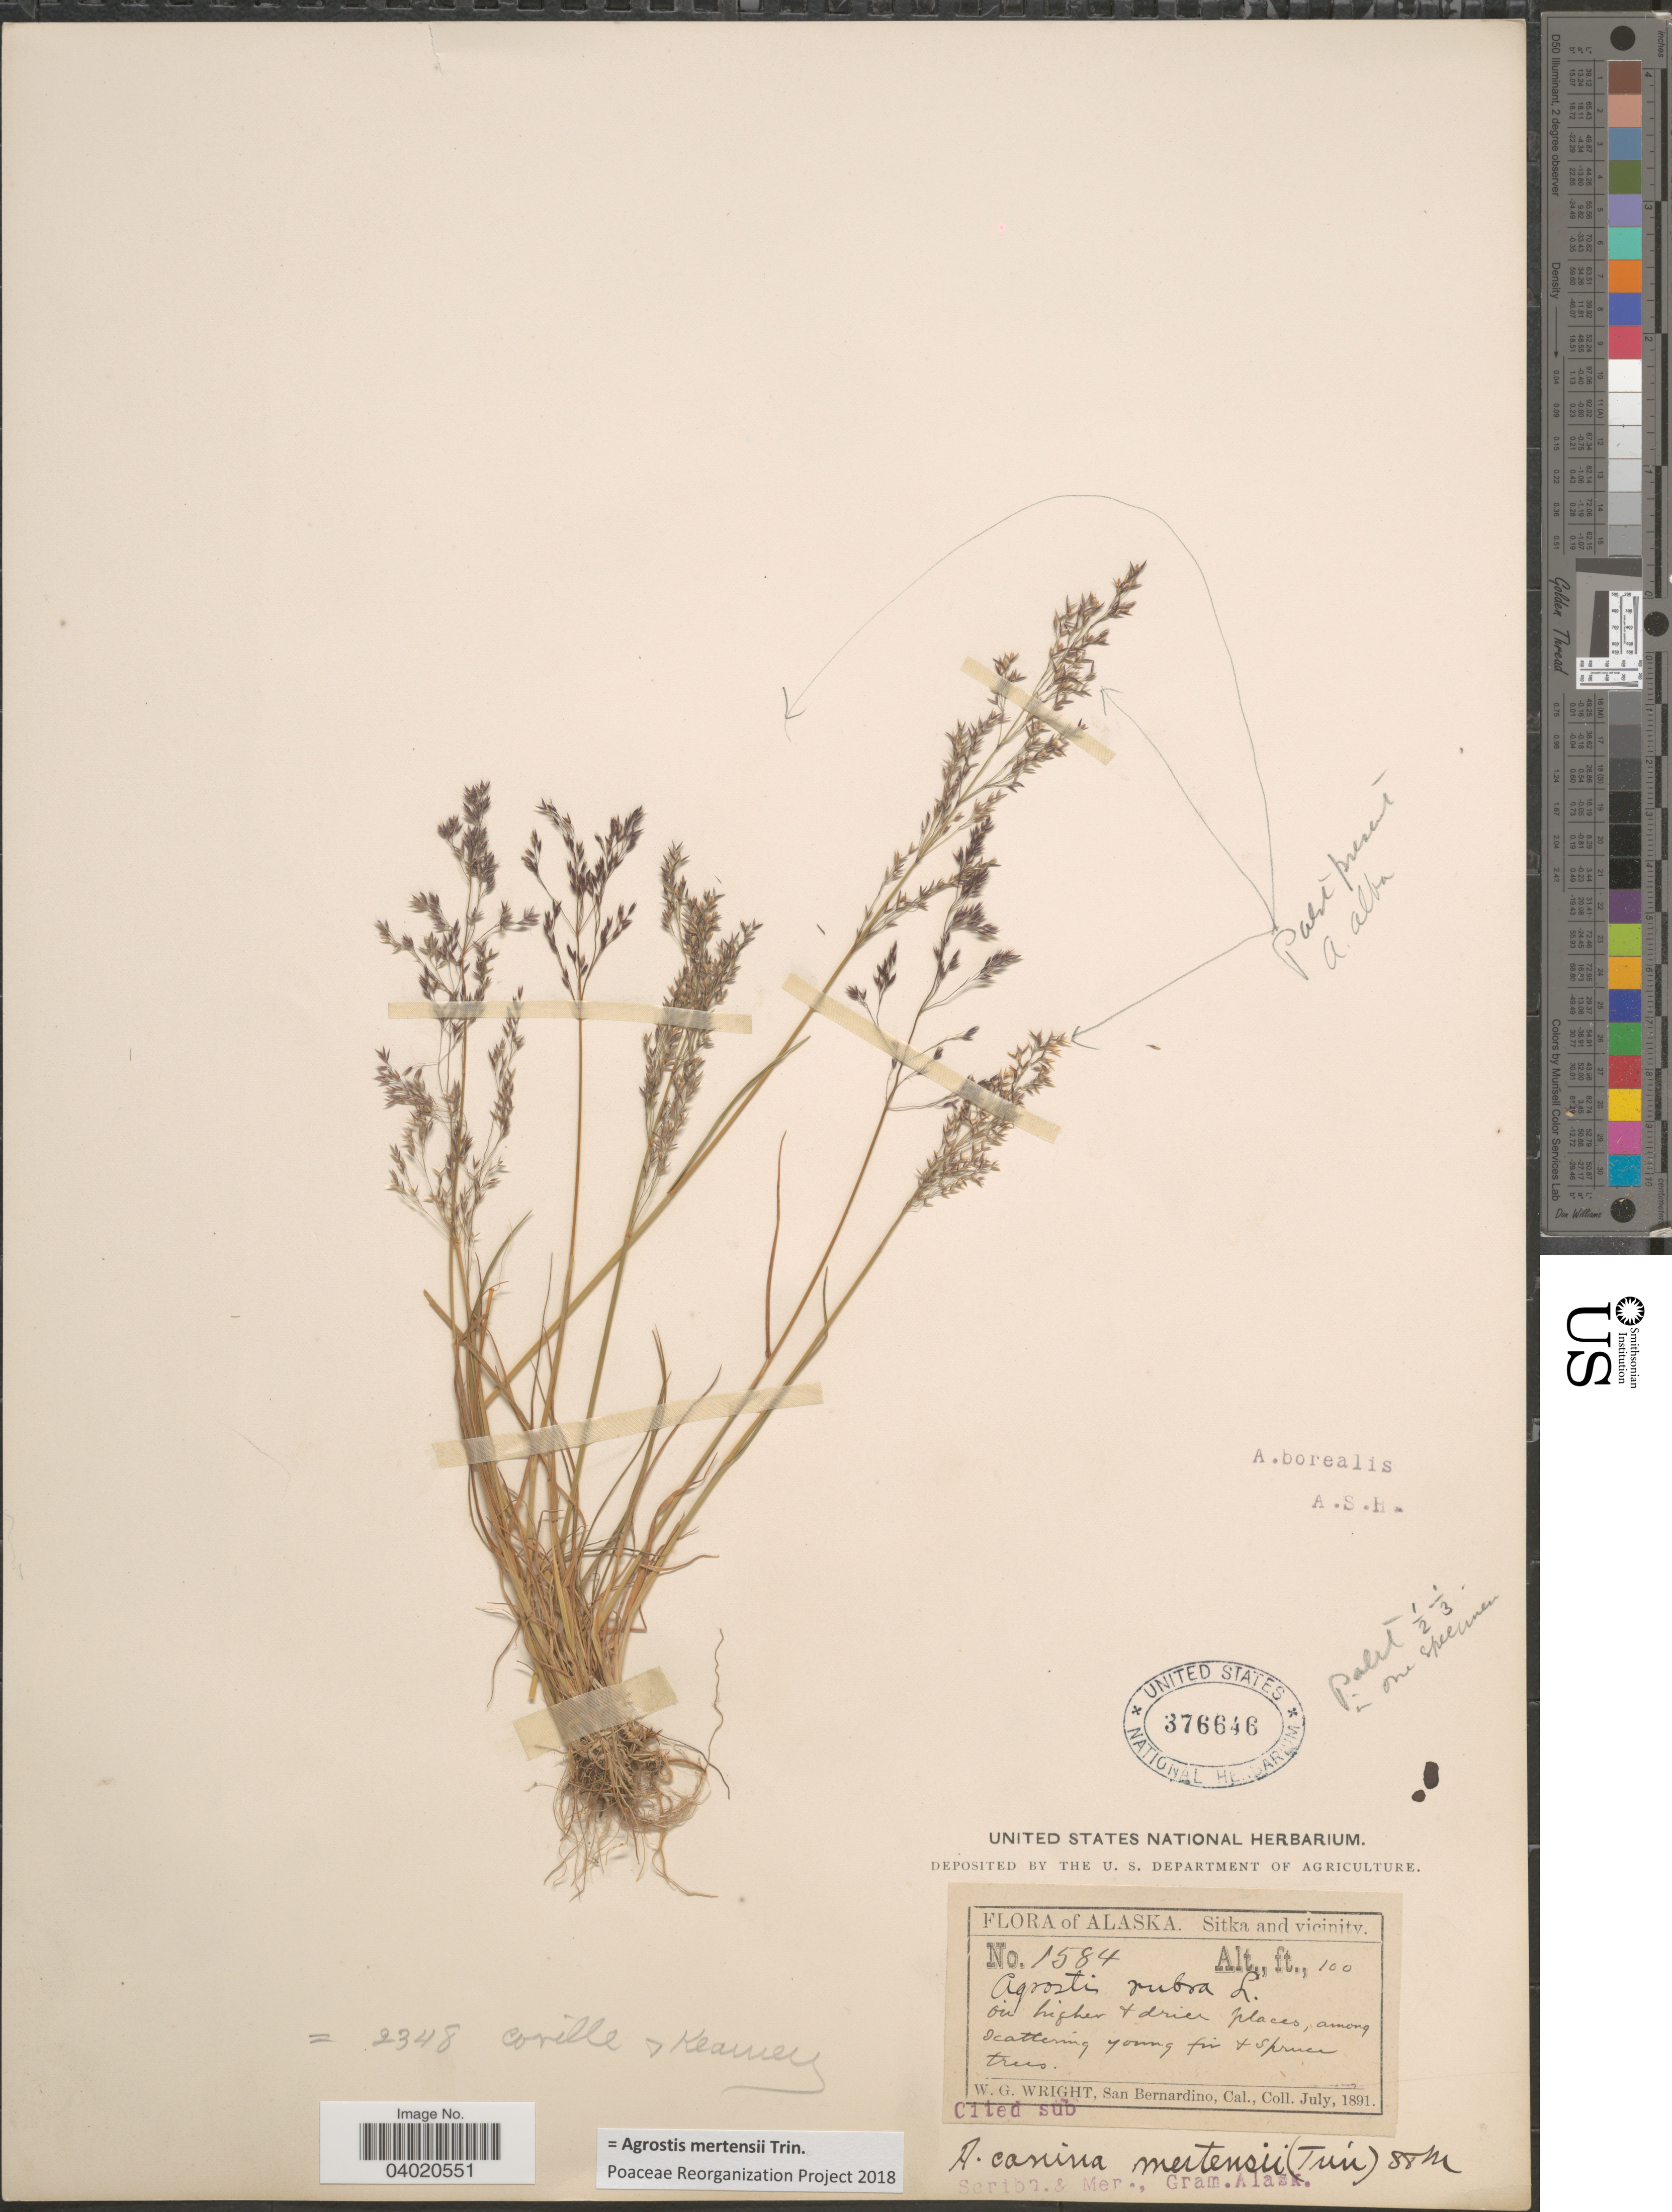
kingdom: Plantae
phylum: Tracheophyta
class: Liliopsida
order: Poales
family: Poaceae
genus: Agrostis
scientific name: Agrostis mertensii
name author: Trin.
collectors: W. G. Wright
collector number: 1584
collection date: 1891-07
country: United States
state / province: Alaska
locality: Sitka and vicinity.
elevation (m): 30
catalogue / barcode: US 376646